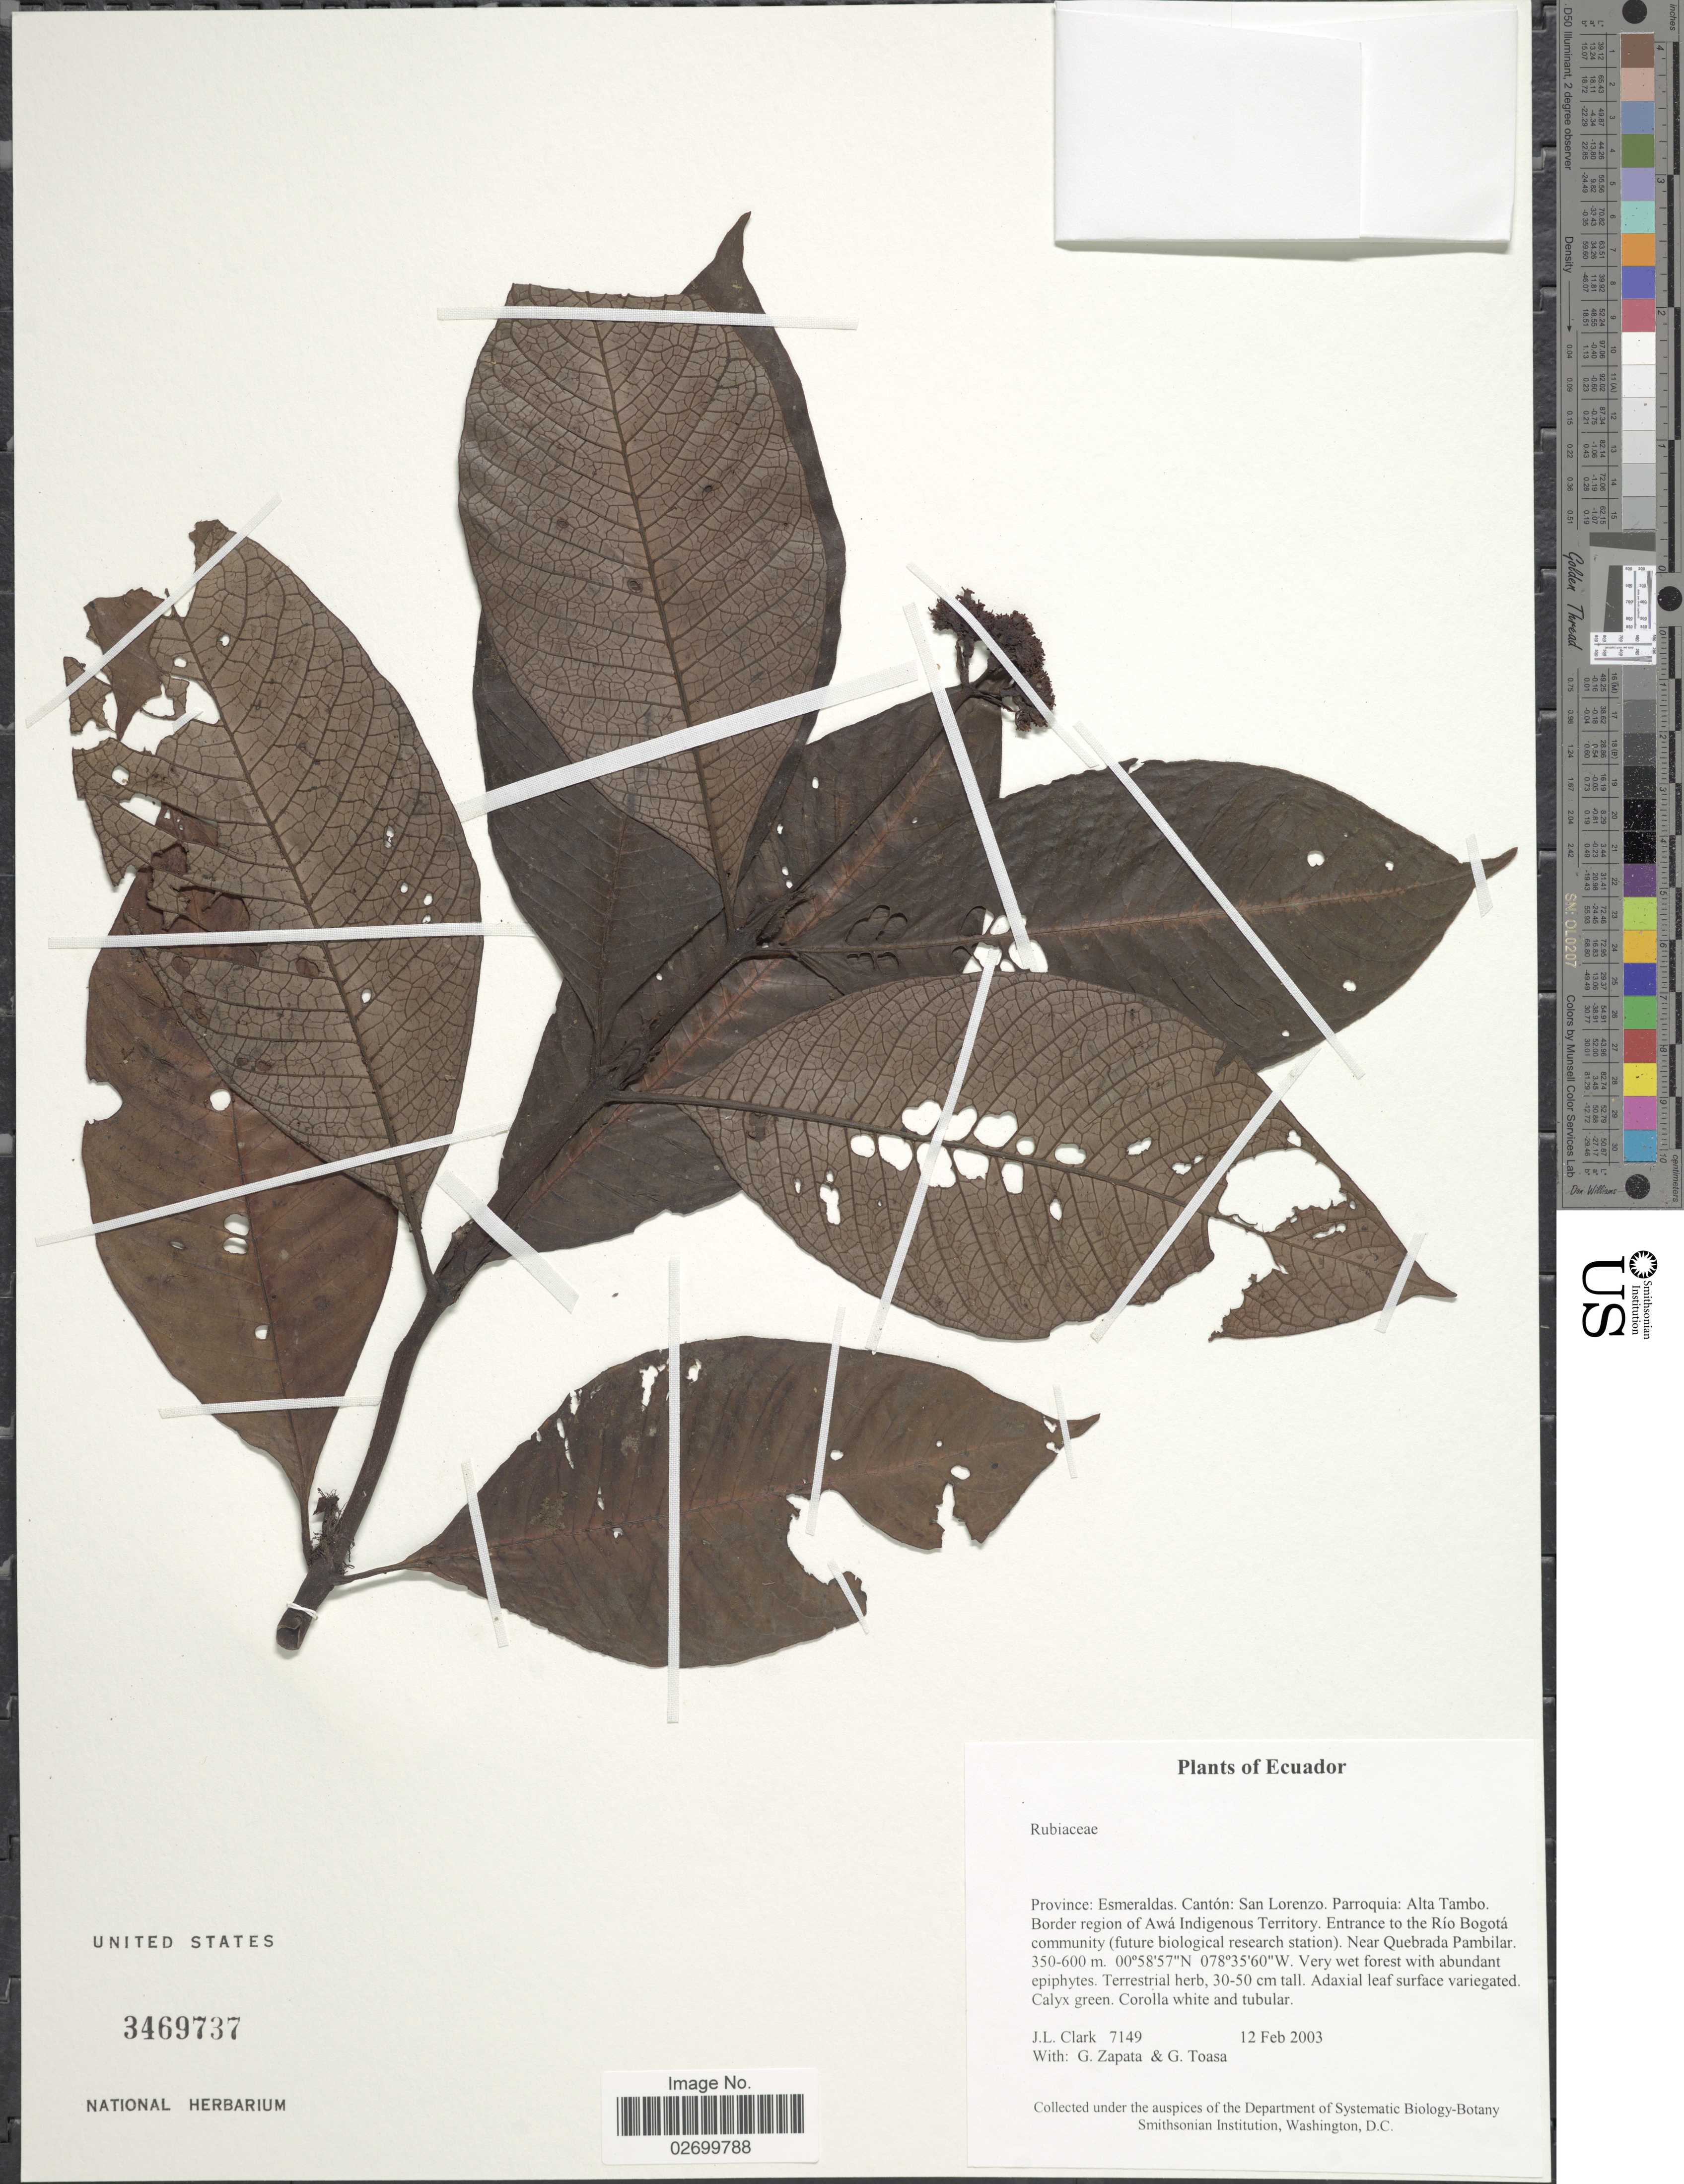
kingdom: Plantae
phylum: Tracheophyta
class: Magnoliopsida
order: Gentianales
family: Rubiaceae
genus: Psychotria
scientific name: Psychotria awa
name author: C.M. Taylor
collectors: J. L. Clark, G. Zapata & G. Toasa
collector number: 7149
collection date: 2003-02-12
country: Ecuador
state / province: Esmeraldas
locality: Canton: San Lorenzo. Parroquia: Alta Tambo. Border region of Awa Indigenous Territory. Entrance to the Rio Bogota community (future biological research station). Near Quebrada Pambilar.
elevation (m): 350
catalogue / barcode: US 3469737